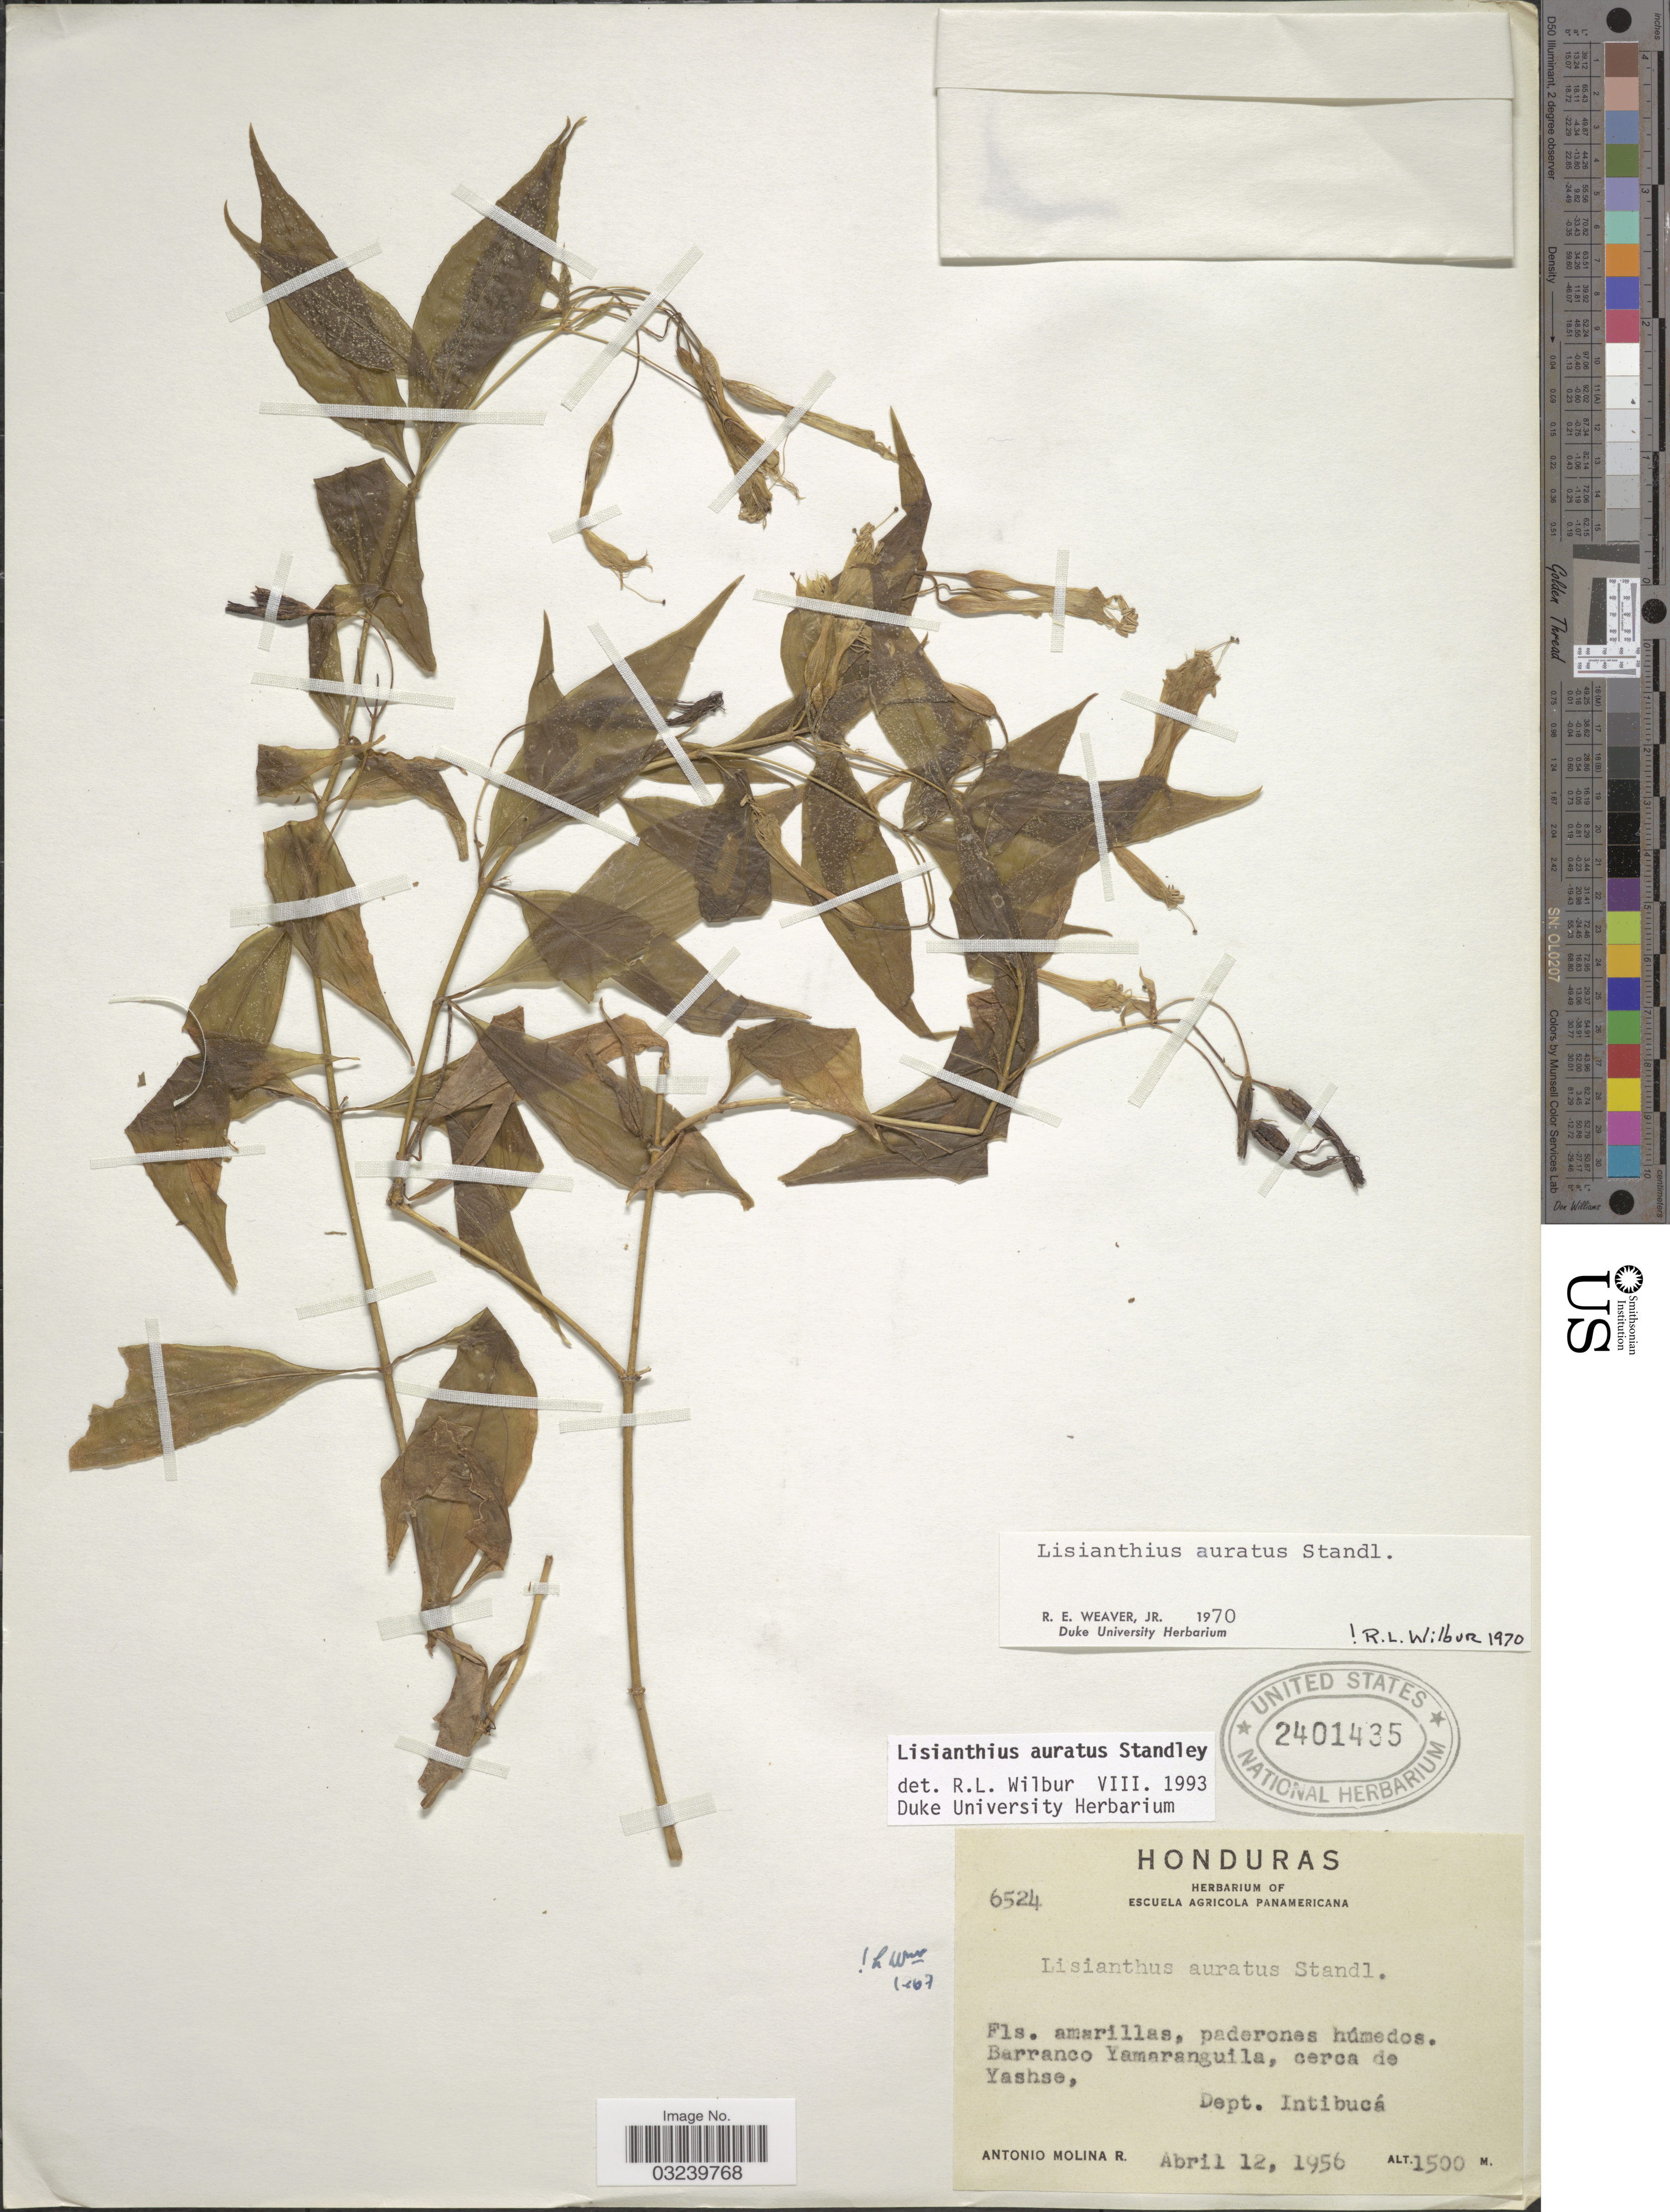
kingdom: Plantae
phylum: Tracheophyta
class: Magnoliopsida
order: Gentianales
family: Gentianaceae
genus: Lisianthius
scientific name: Lisianthius aurantiacus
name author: Sytsma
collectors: A. Molina R.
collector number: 6524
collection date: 1956-04-12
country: Honduras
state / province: Intibuca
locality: Barranco Yamaranguila, cerca de Yashse, Dept. Intibucá.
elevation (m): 1500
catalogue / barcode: US 2401435